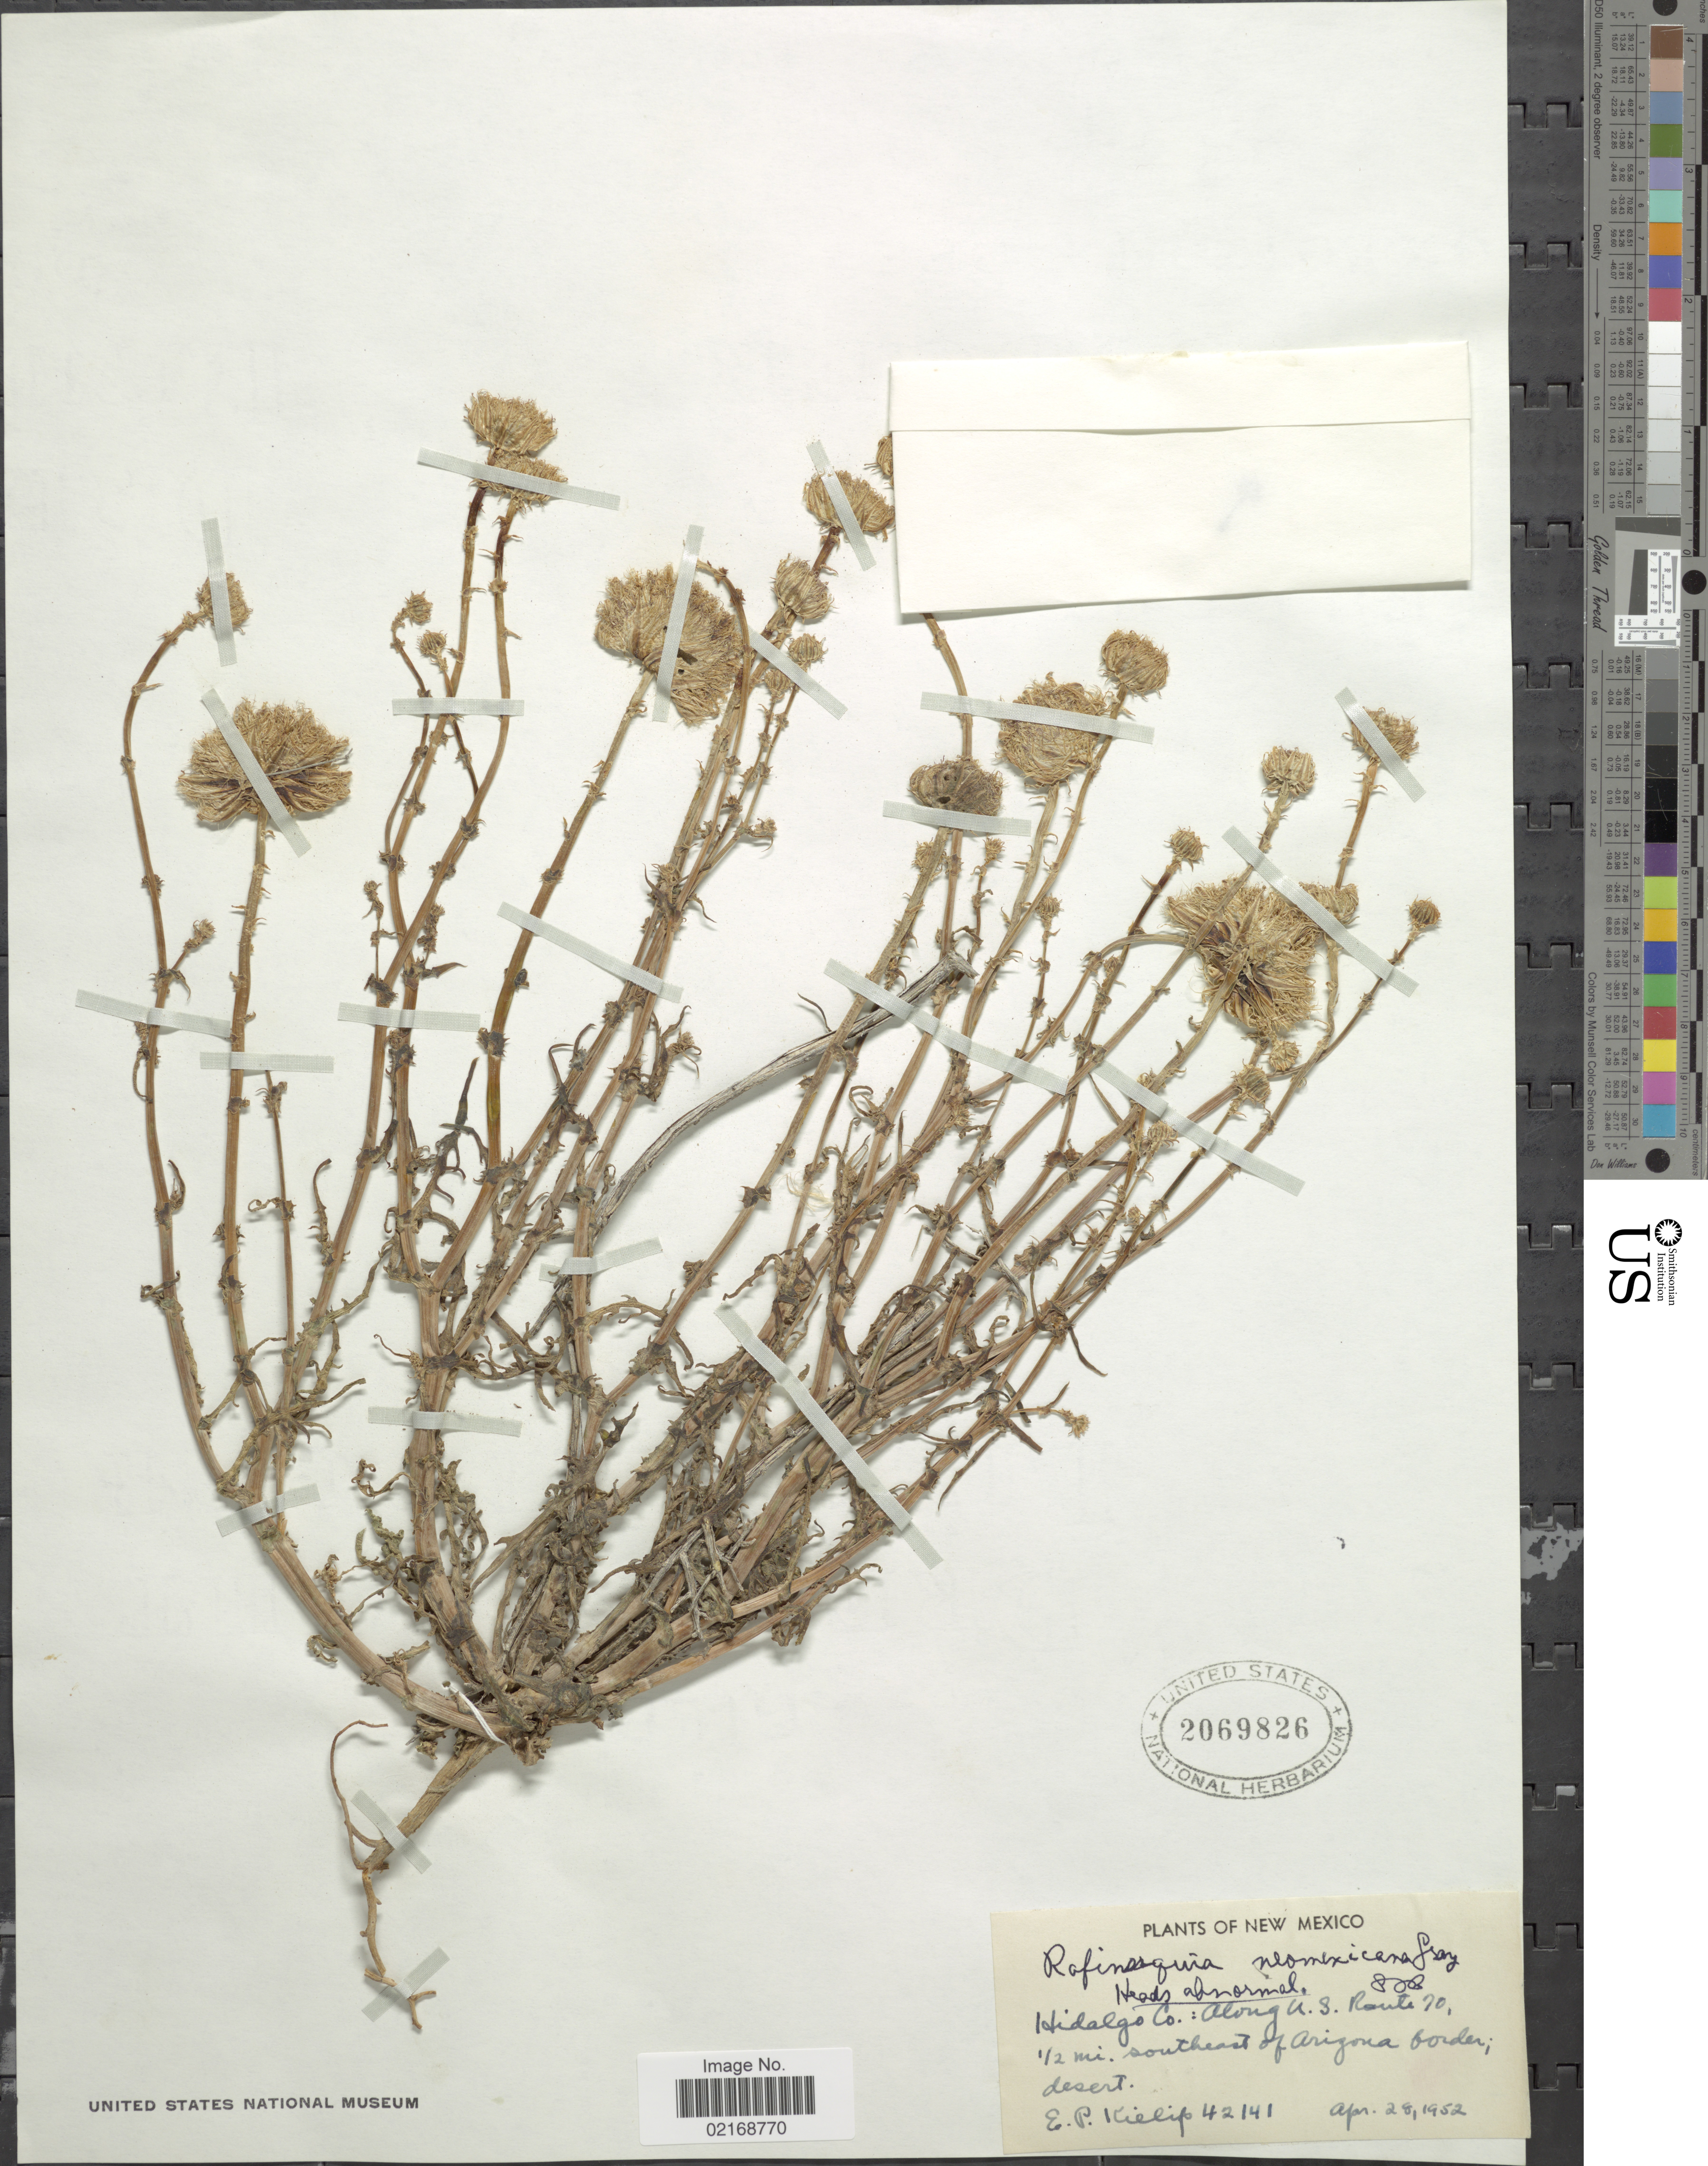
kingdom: Plantae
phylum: Tracheophyta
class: Magnoliopsida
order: Asterales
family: Asteraceae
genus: Rafinesquia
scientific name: Rafinesquia neomexicana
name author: A. Gray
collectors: E. P. Killip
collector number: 42141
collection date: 1952-04-28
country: United States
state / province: New Mexico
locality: Hidalgo Co.: Along U.S. Route 70, ½mi. southeast of Arizona border desert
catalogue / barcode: US 2069826